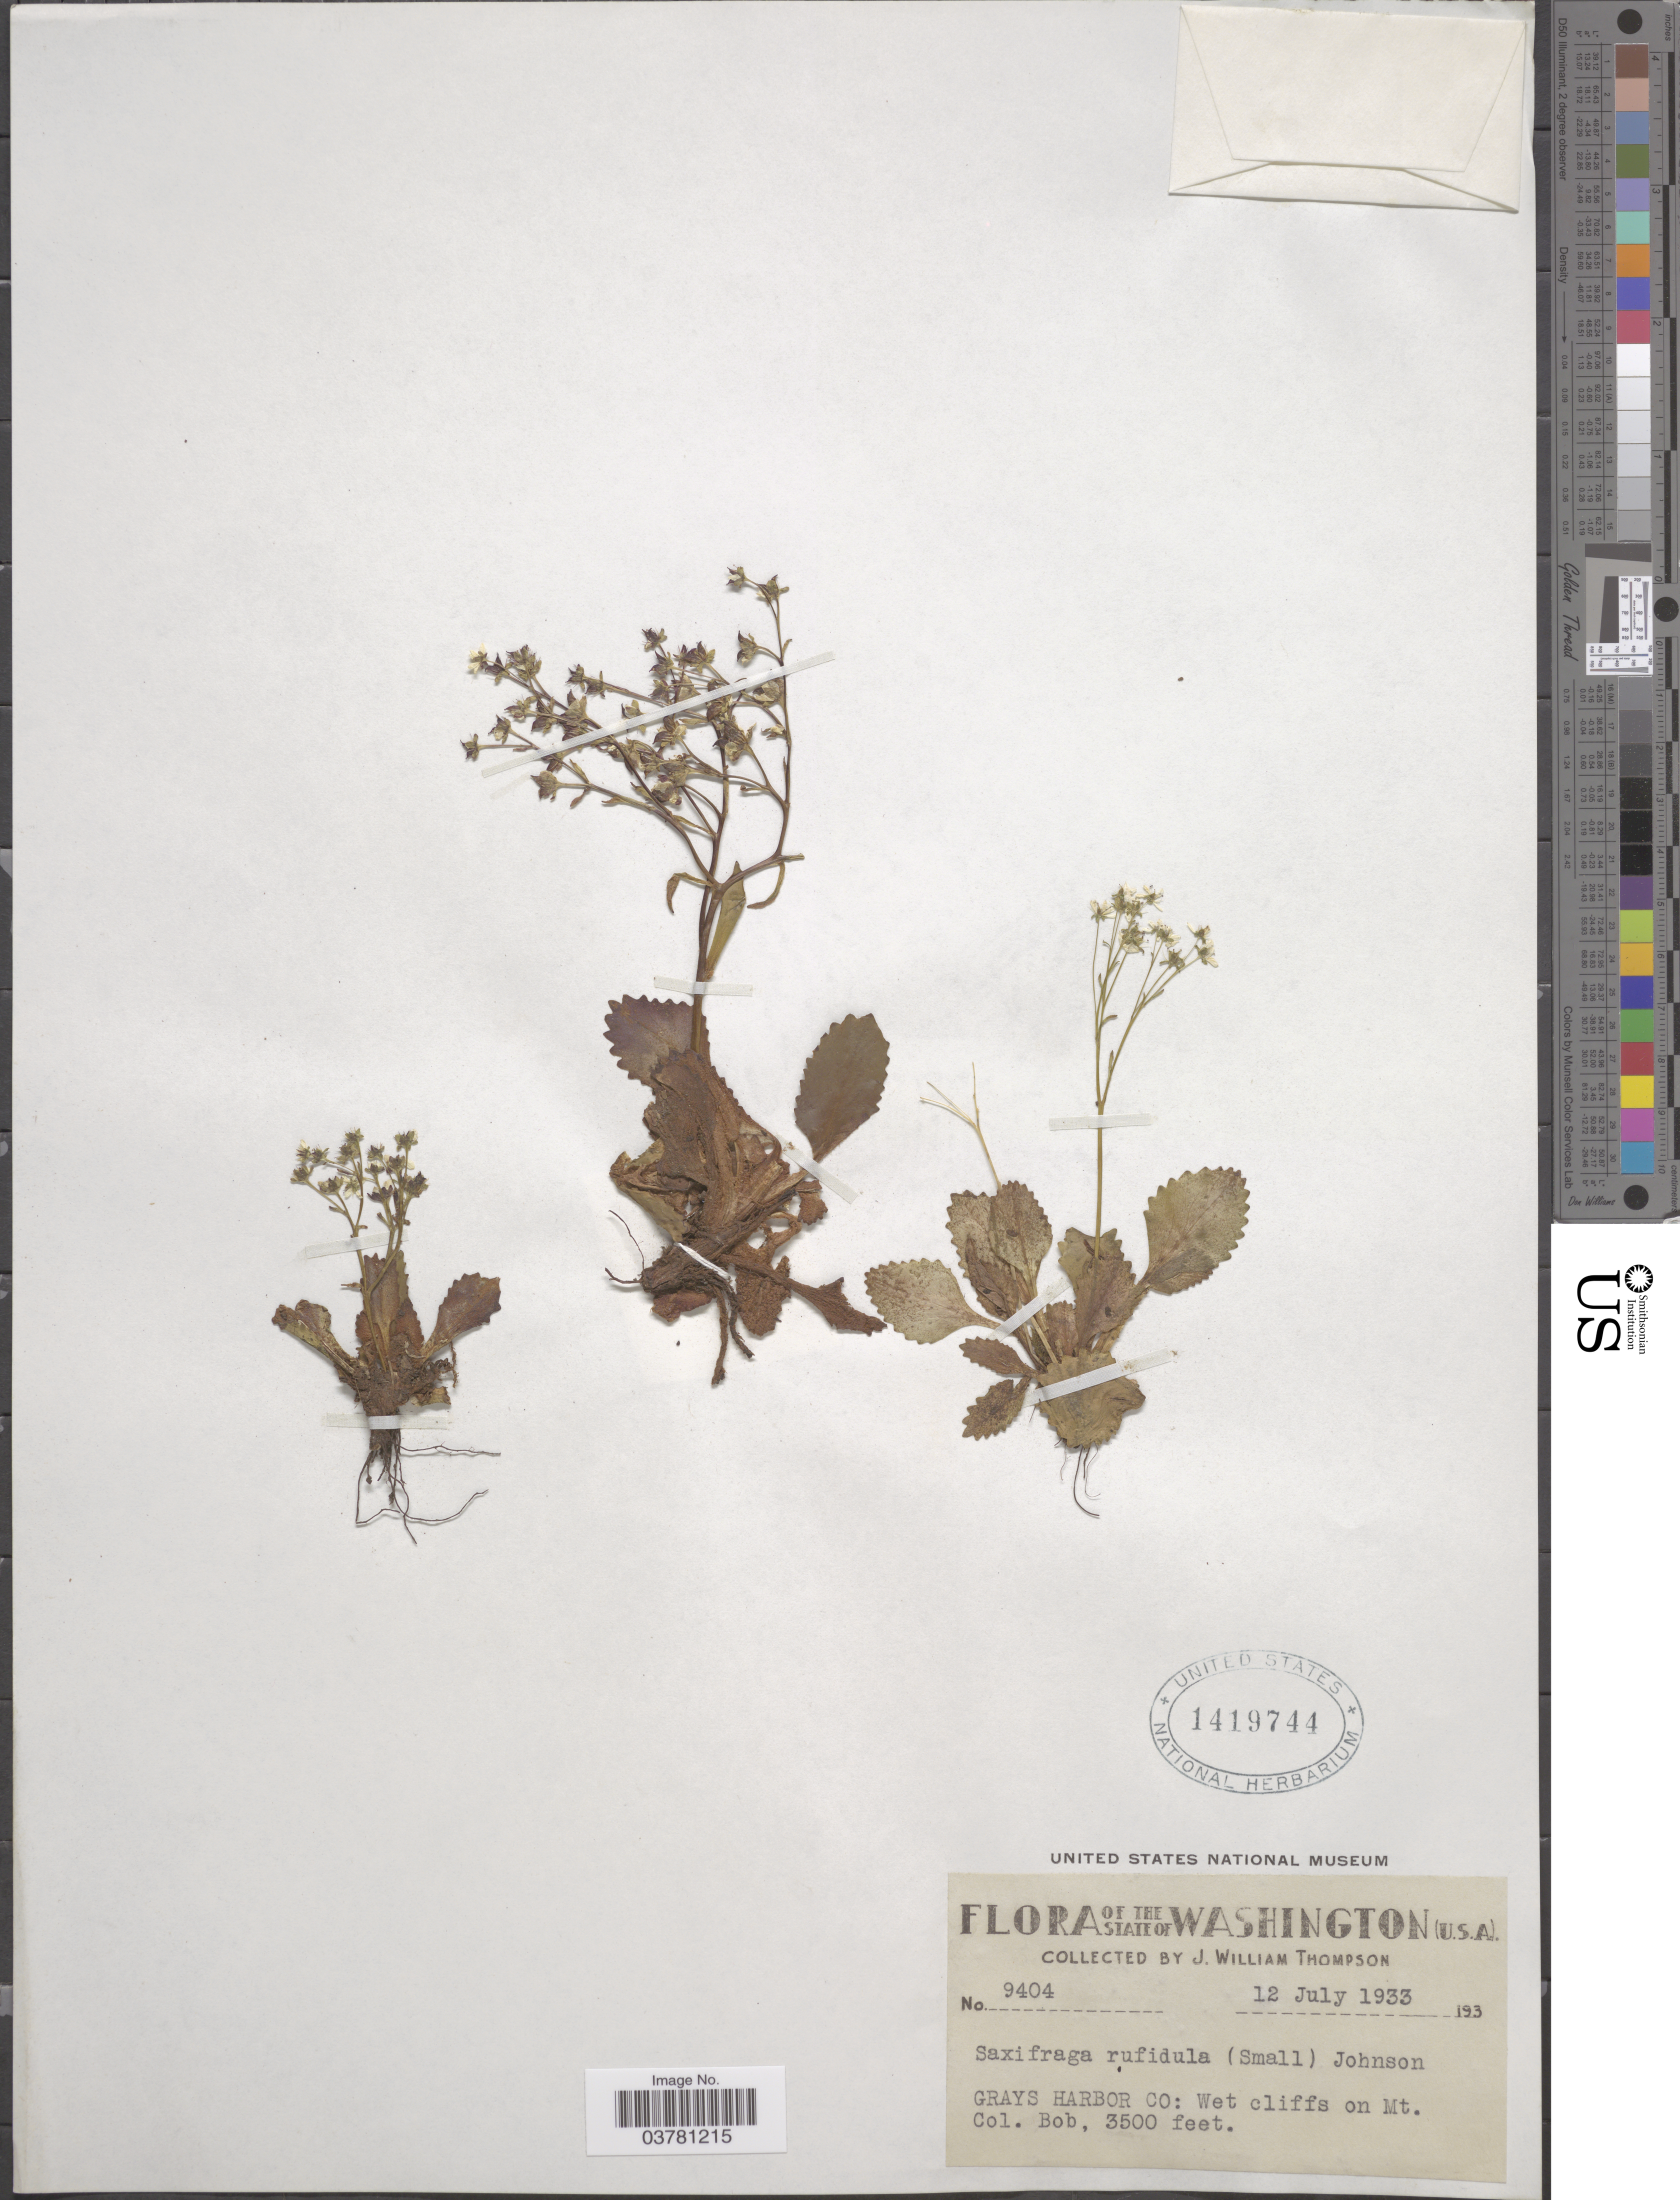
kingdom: Plantae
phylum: Tracheophyta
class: Magnoliopsida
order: Saxifragales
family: Saxifragaceae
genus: Micranthes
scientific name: Micranthes rufidula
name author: Small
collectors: J. W. Thompson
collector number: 9404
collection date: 1933-07-12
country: United States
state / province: Washington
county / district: Grays Harbor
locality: Grays Harbor Co: Wet cliffs on Mt. Col. Bob.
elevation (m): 1067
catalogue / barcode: US 1419744